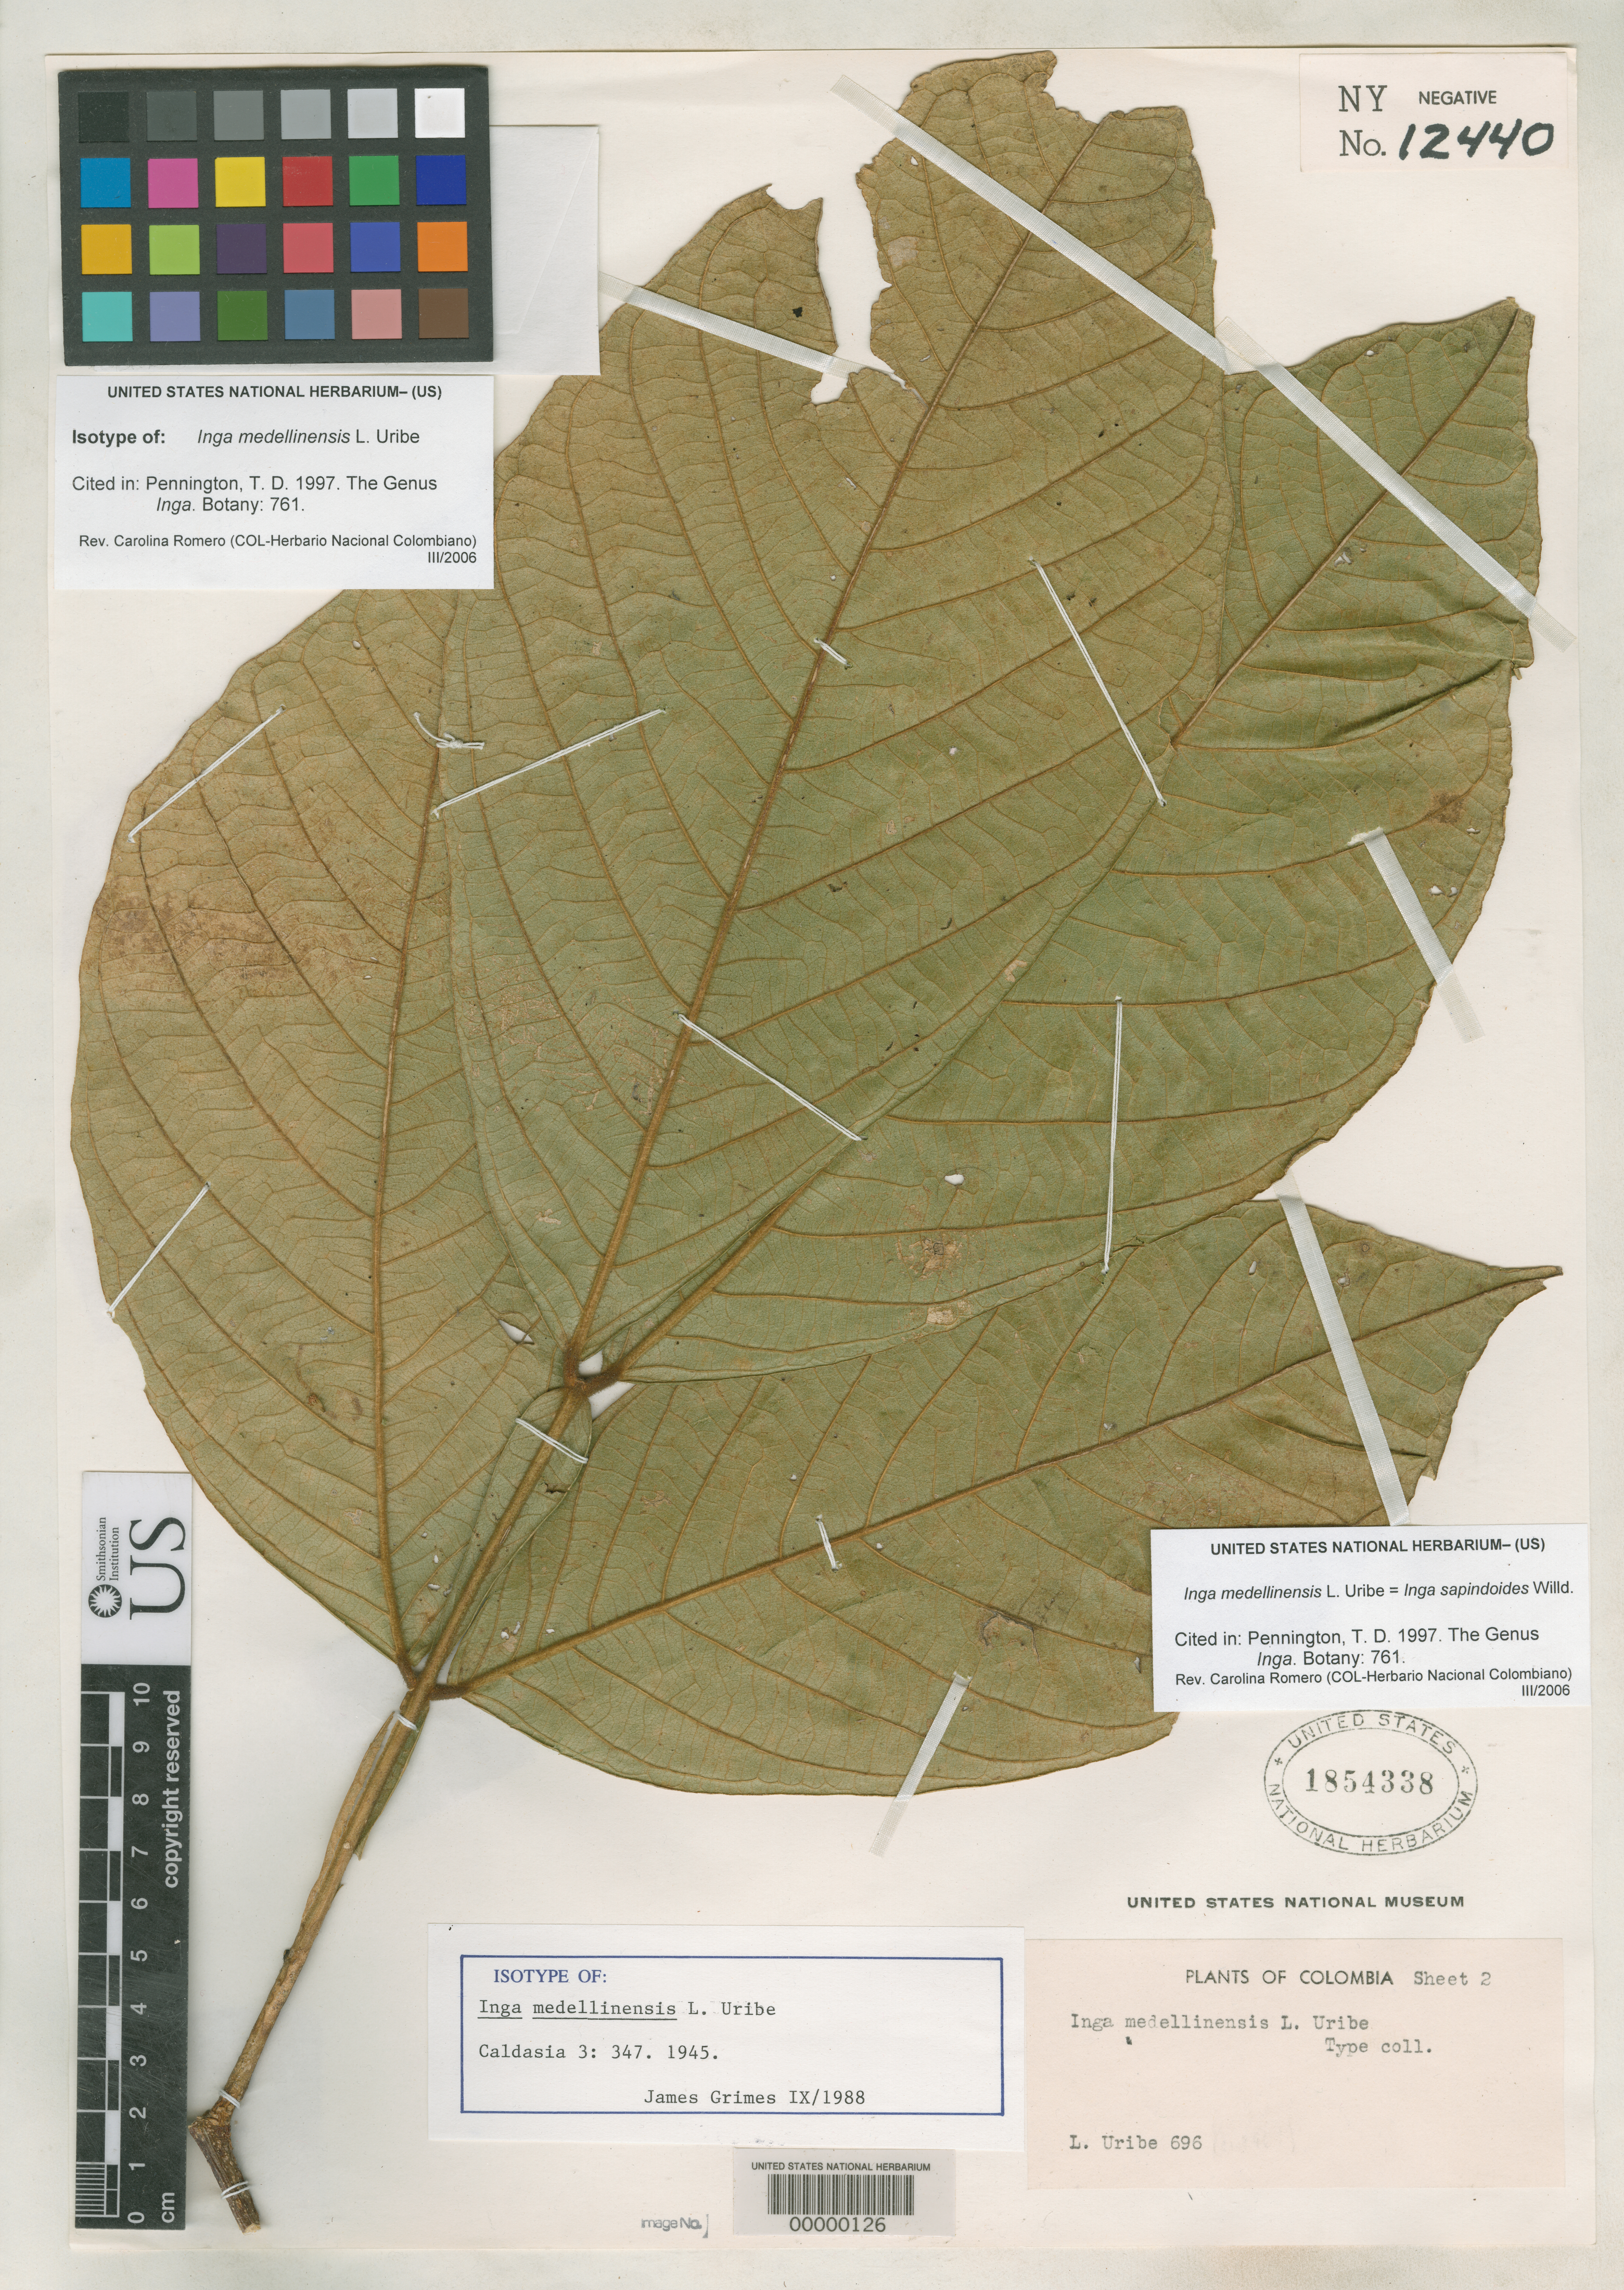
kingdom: Plantae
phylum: Tracheophyta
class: Magnoliopsida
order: Fabales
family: Fabaceae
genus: Inga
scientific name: Inga medellinensis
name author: L. Uribe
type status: Isotype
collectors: L. Uribe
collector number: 696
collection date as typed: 27 Dec 1943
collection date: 1943-12-27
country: Colombia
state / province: Antioquia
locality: Valle de Medellin, entre Envigado y Sabaneta.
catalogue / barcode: US 1854338